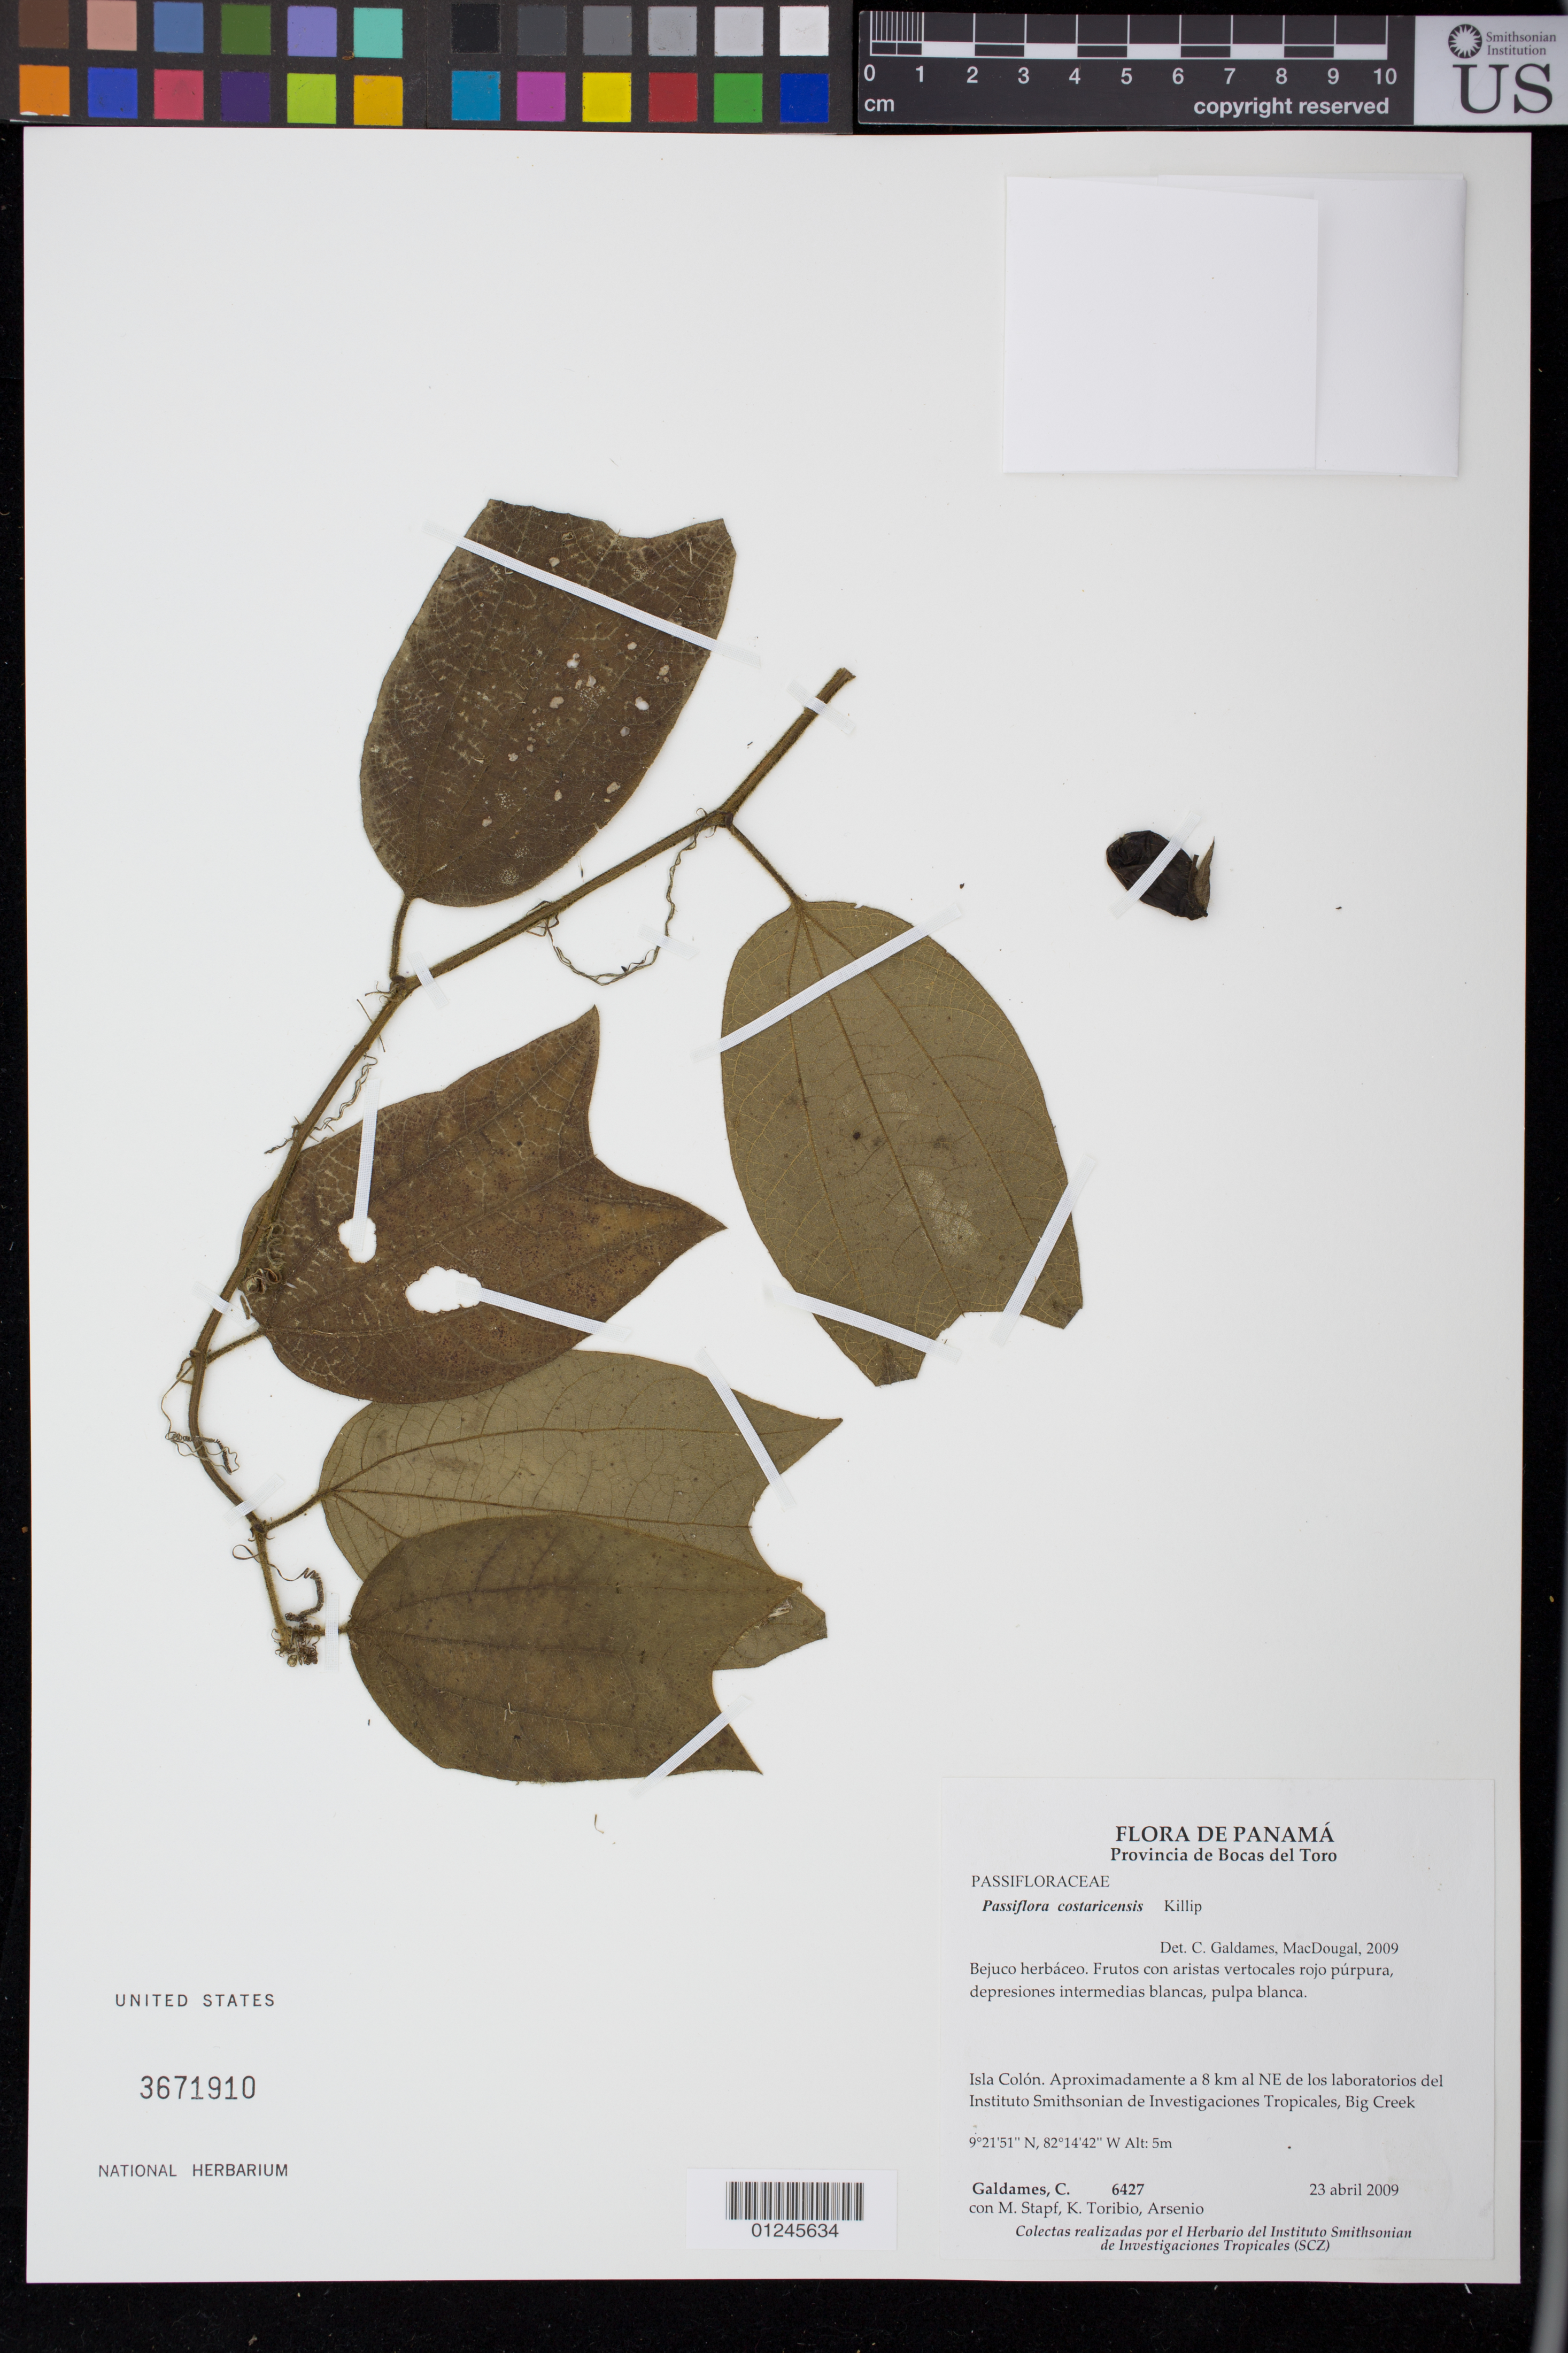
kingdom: Plantae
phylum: Tracheophyta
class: Magnoliopsida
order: Malpighiales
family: Passifloraceae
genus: Passiflora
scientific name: Passiflora costaricensis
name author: Killip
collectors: C. Galdames, M. Stapf, K. Toribio & -. Arsènio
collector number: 6427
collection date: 2009-04-23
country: Panama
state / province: Bocas del Toro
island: Colón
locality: Isla Colon. Aproximadamente a 8 km al NE de los laboratorios del Instituto Smithsonian de Investigaciones Tropicales (STRI), Big Creek.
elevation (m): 5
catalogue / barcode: US 3671910